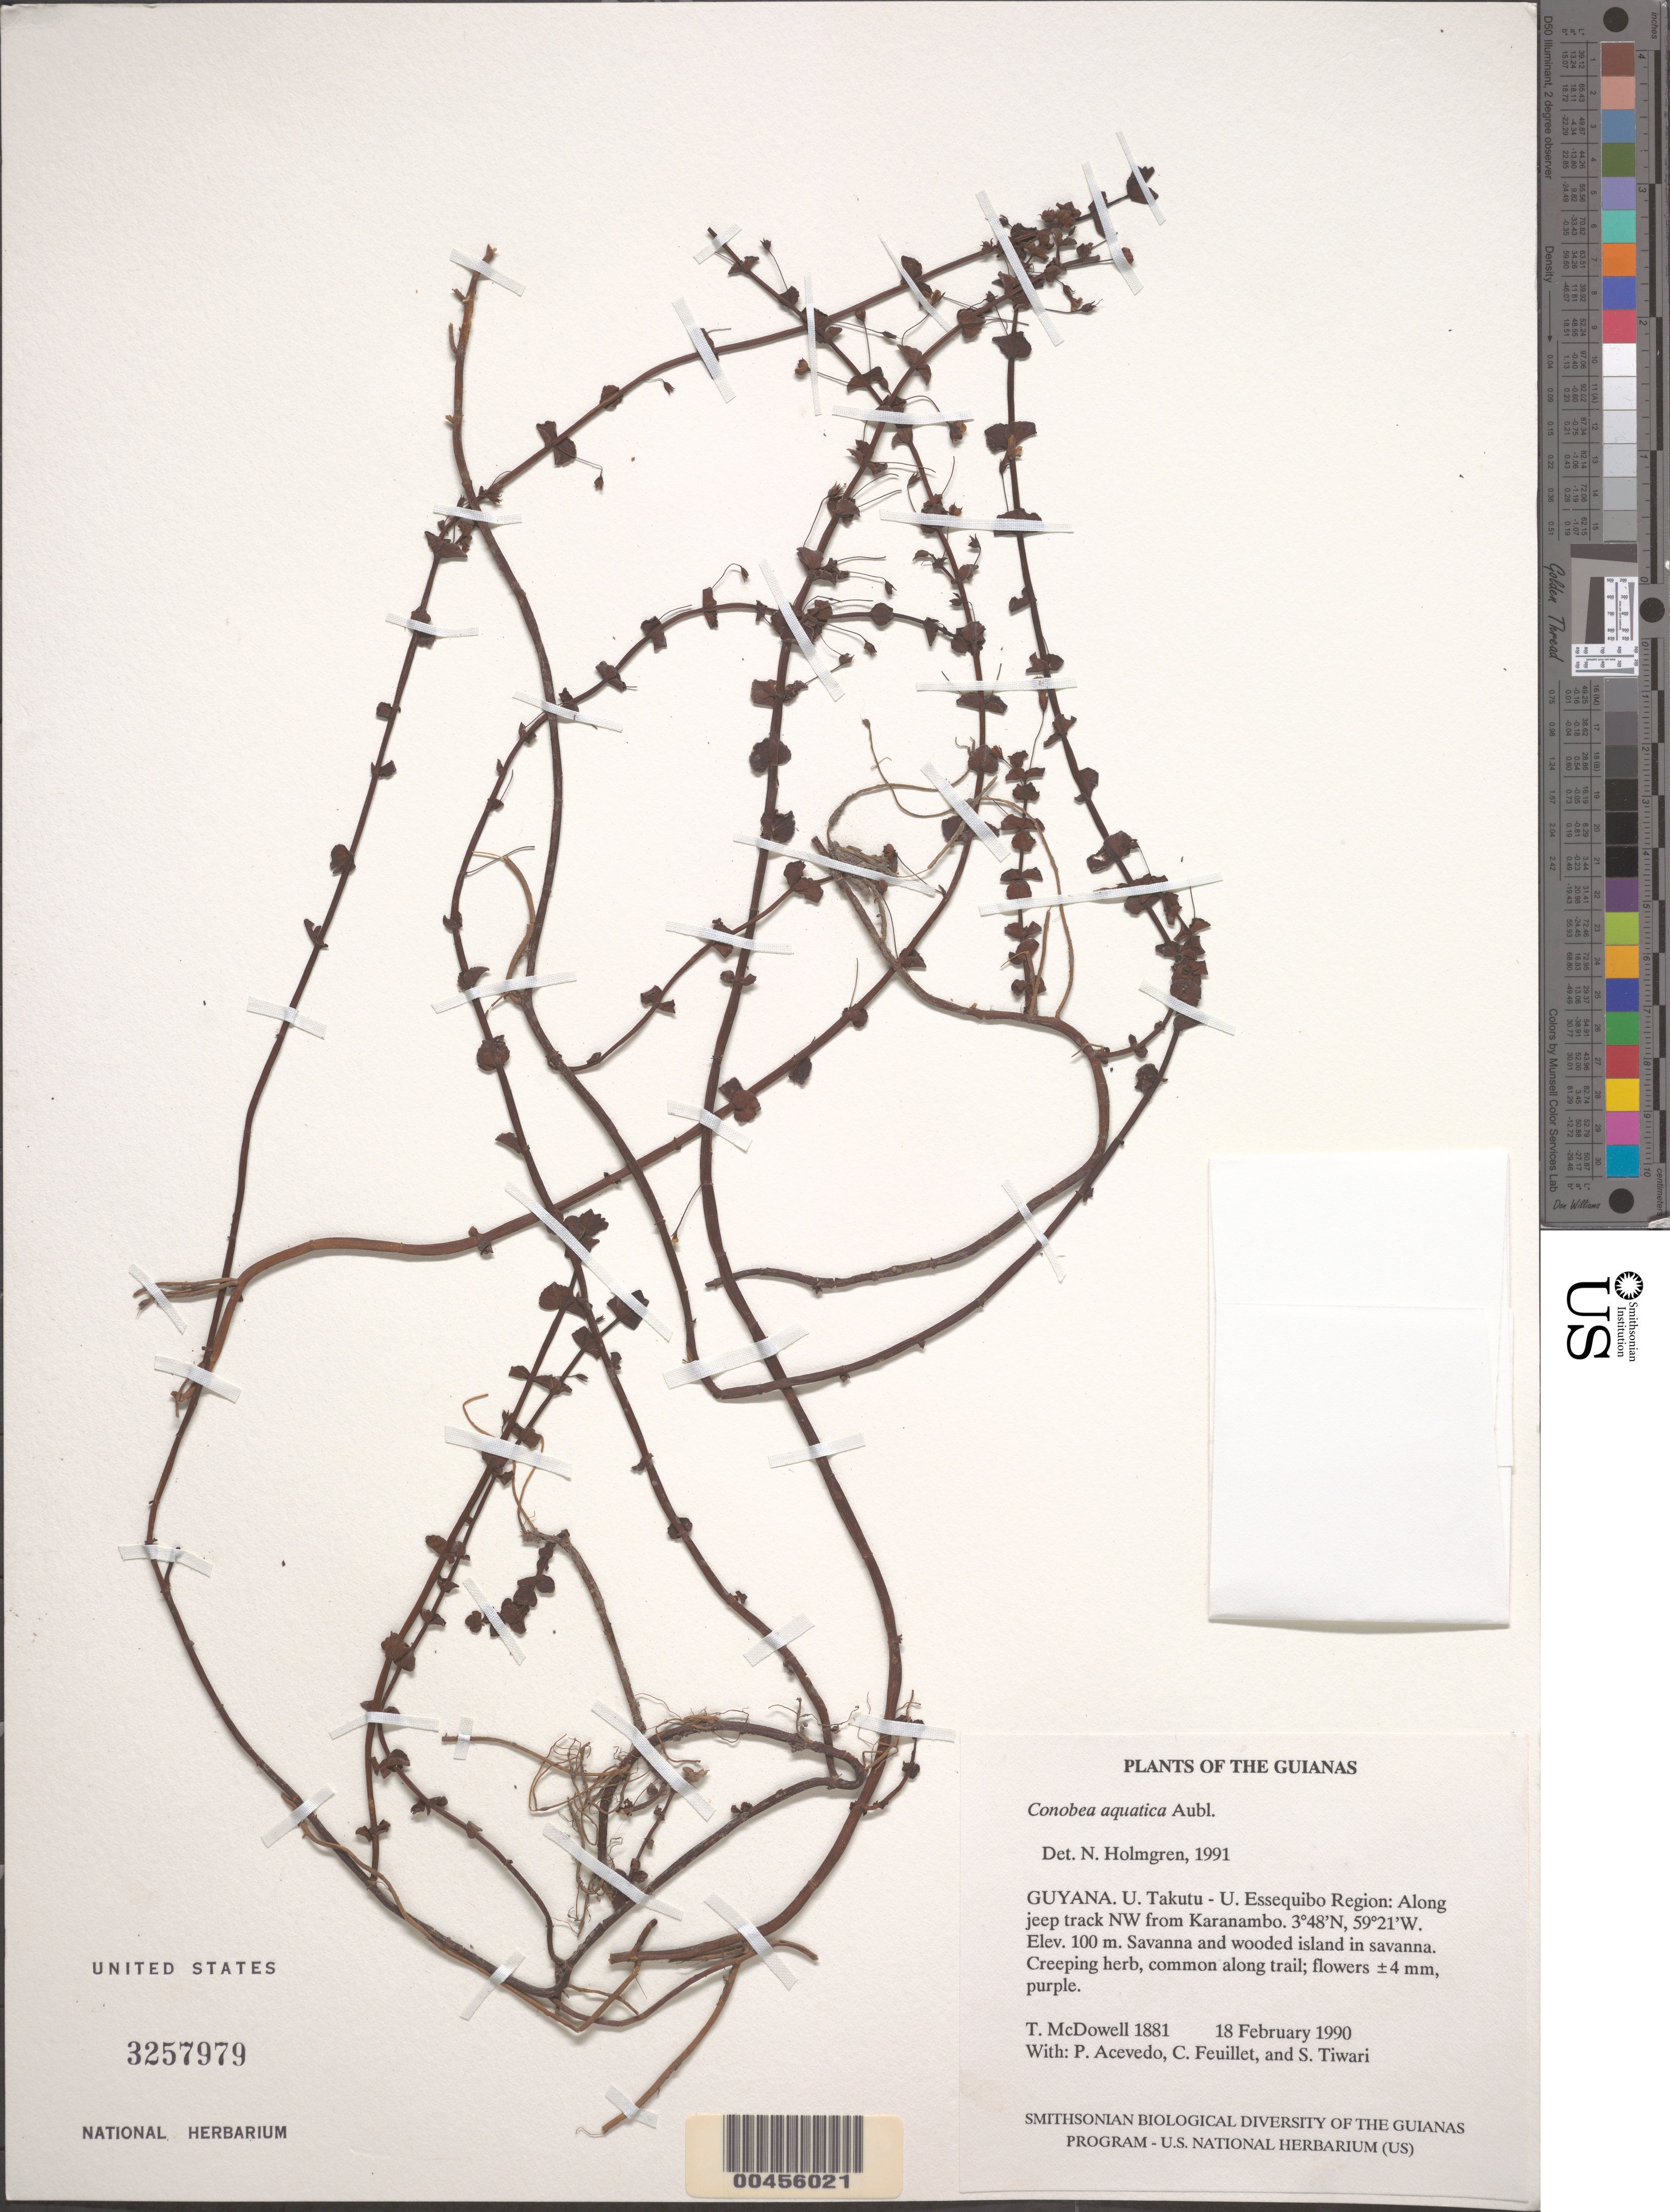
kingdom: Plantae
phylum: Tracheophyta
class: Magnoliopsida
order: Lamiales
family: Plantaginaceae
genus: Conobea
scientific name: Conobea aquatica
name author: Aubl.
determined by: Holmgren, N. H., (NY), New York Botanical Garden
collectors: T. McDowell, P. Acevedo-Rodr., C. Feuillet & S. Tiwari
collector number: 1881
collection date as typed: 18 February 1990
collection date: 1990-02-18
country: Guyana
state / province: U. Takutu-U. Essequibo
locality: Along jeep track NW of Karanambo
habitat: Savanna and wooded island in savanna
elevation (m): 100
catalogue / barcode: US 3257979